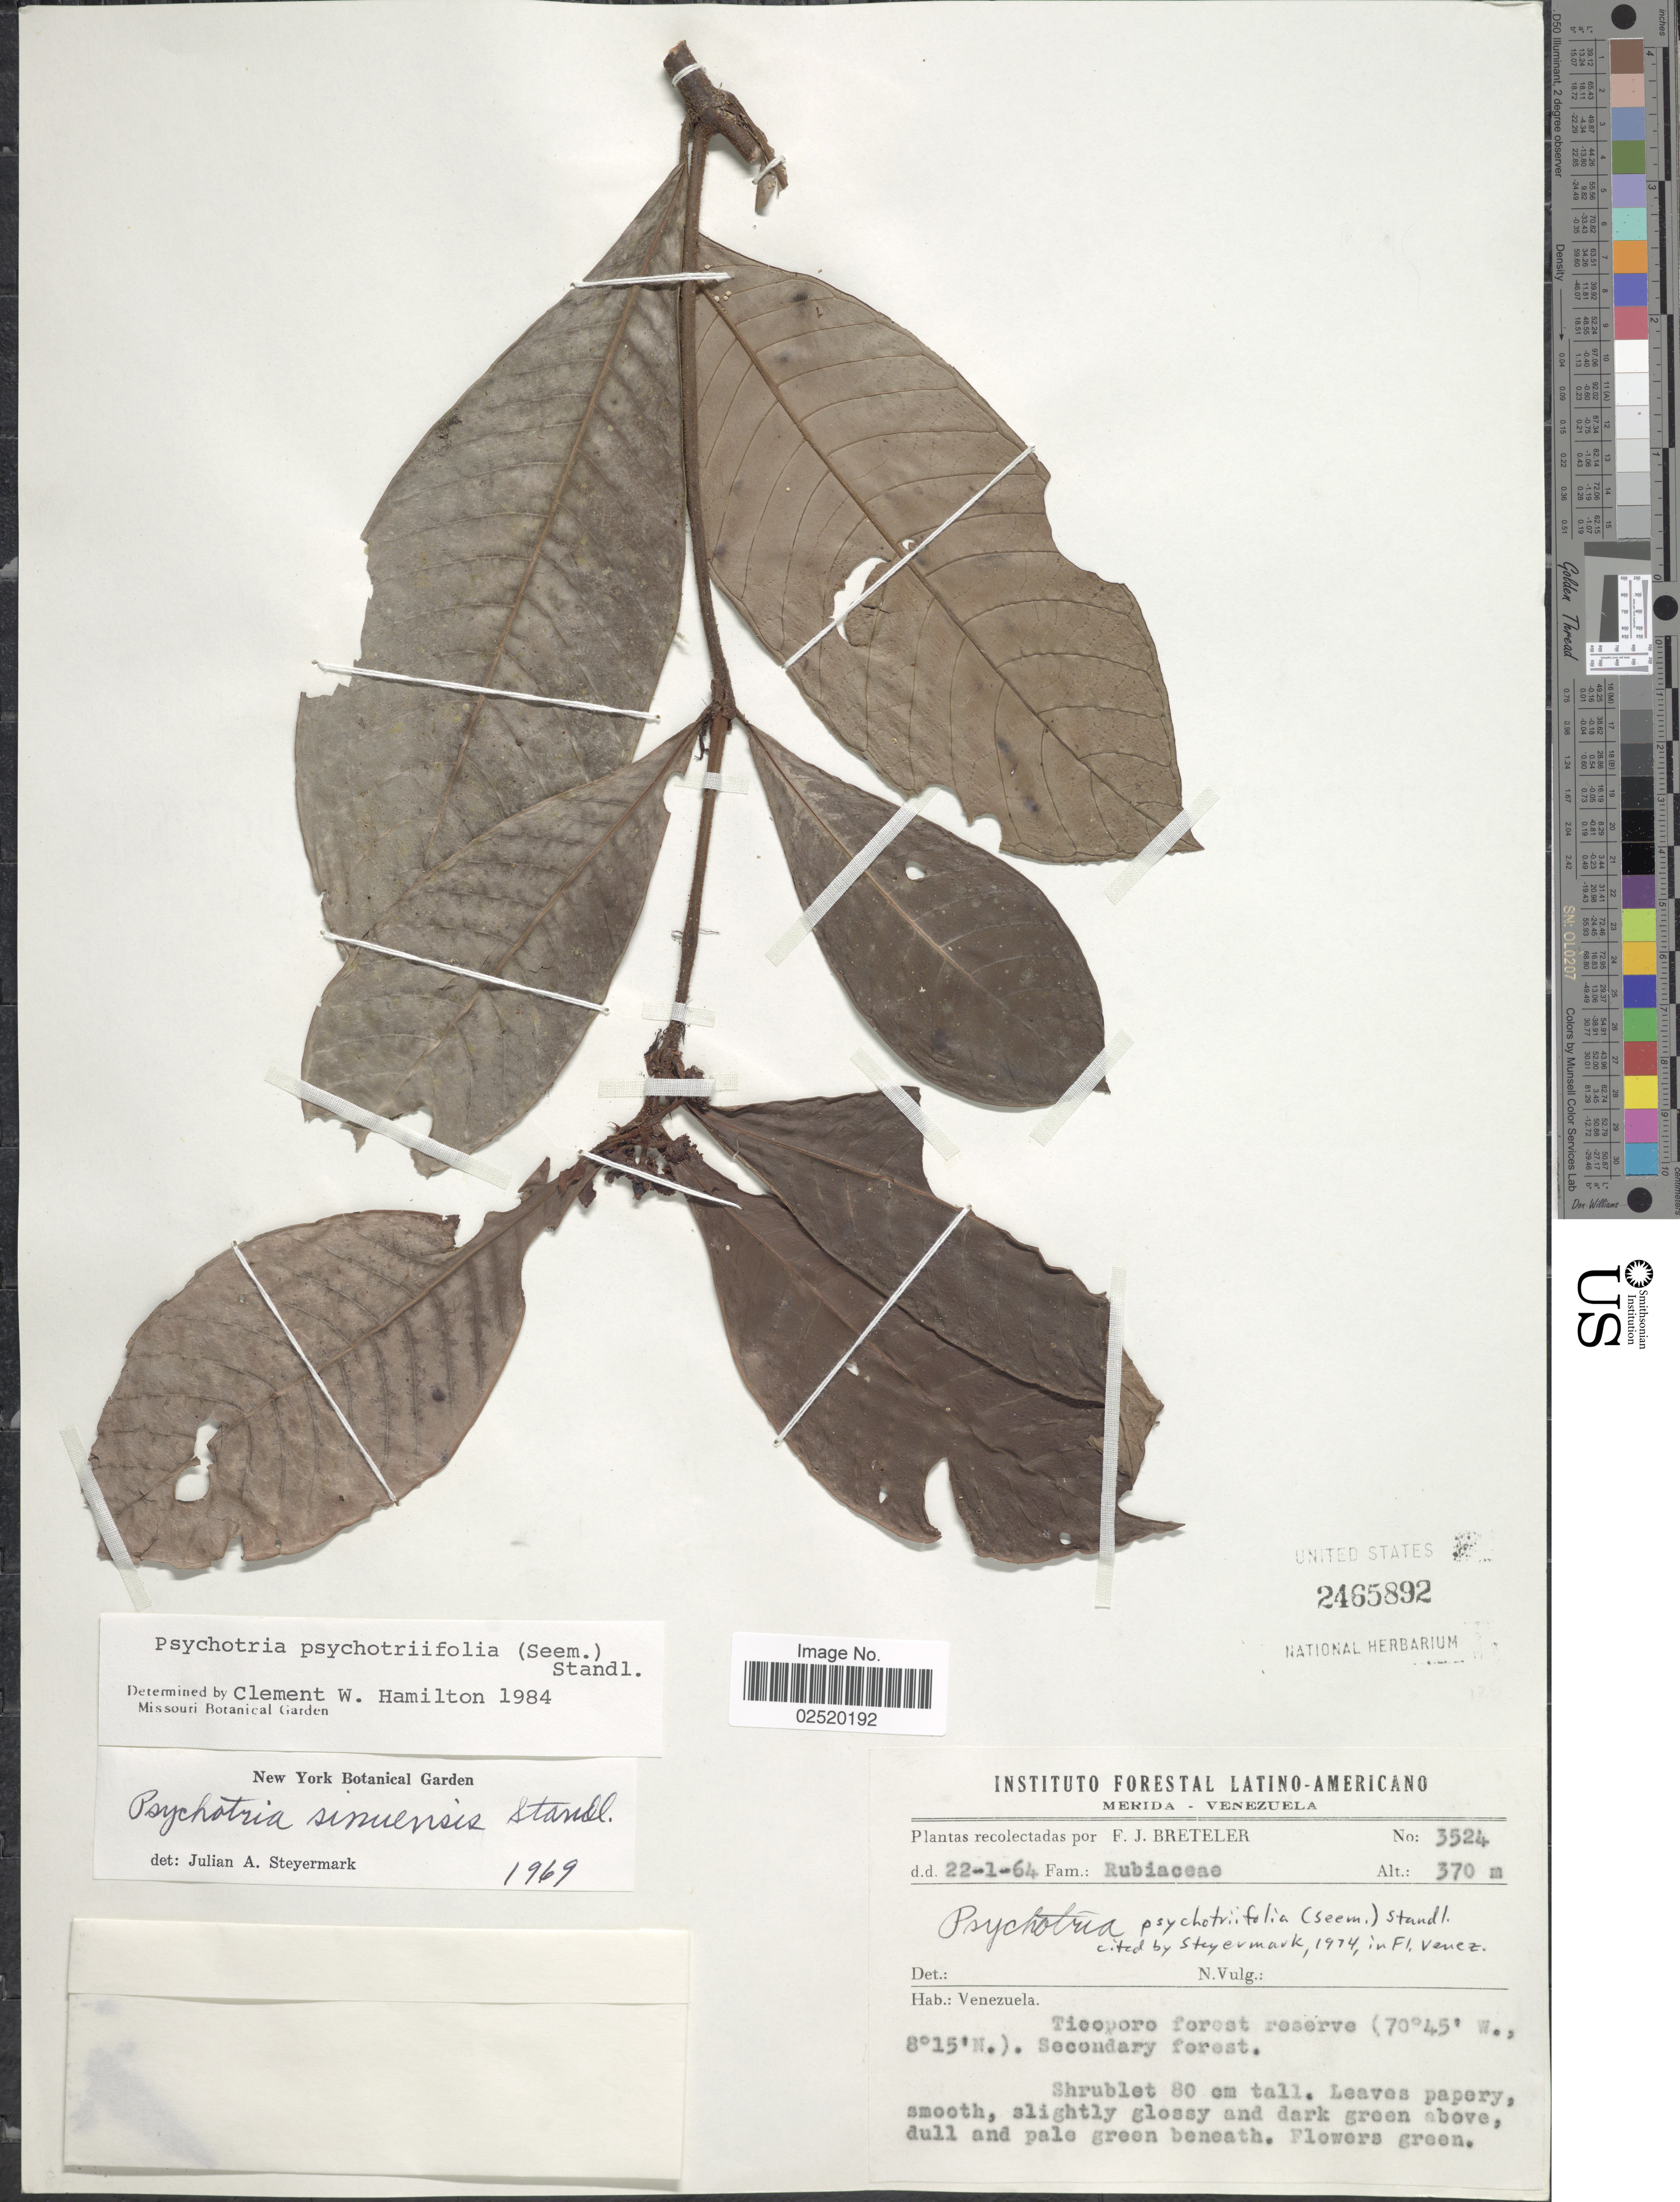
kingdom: Plantae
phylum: Tracheophyta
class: Magnoliopsida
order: Gentianales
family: Rubiaceae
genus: Psychotria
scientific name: Psychotria psychotriaefolia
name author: (Seem.) Standl.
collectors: F. J. Breteler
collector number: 3524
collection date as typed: Transcribed d/m/y: 22/1/64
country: Venezuela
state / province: Mérida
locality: Ticoporo forest reserve, Secondary forest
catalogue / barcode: US 2465892